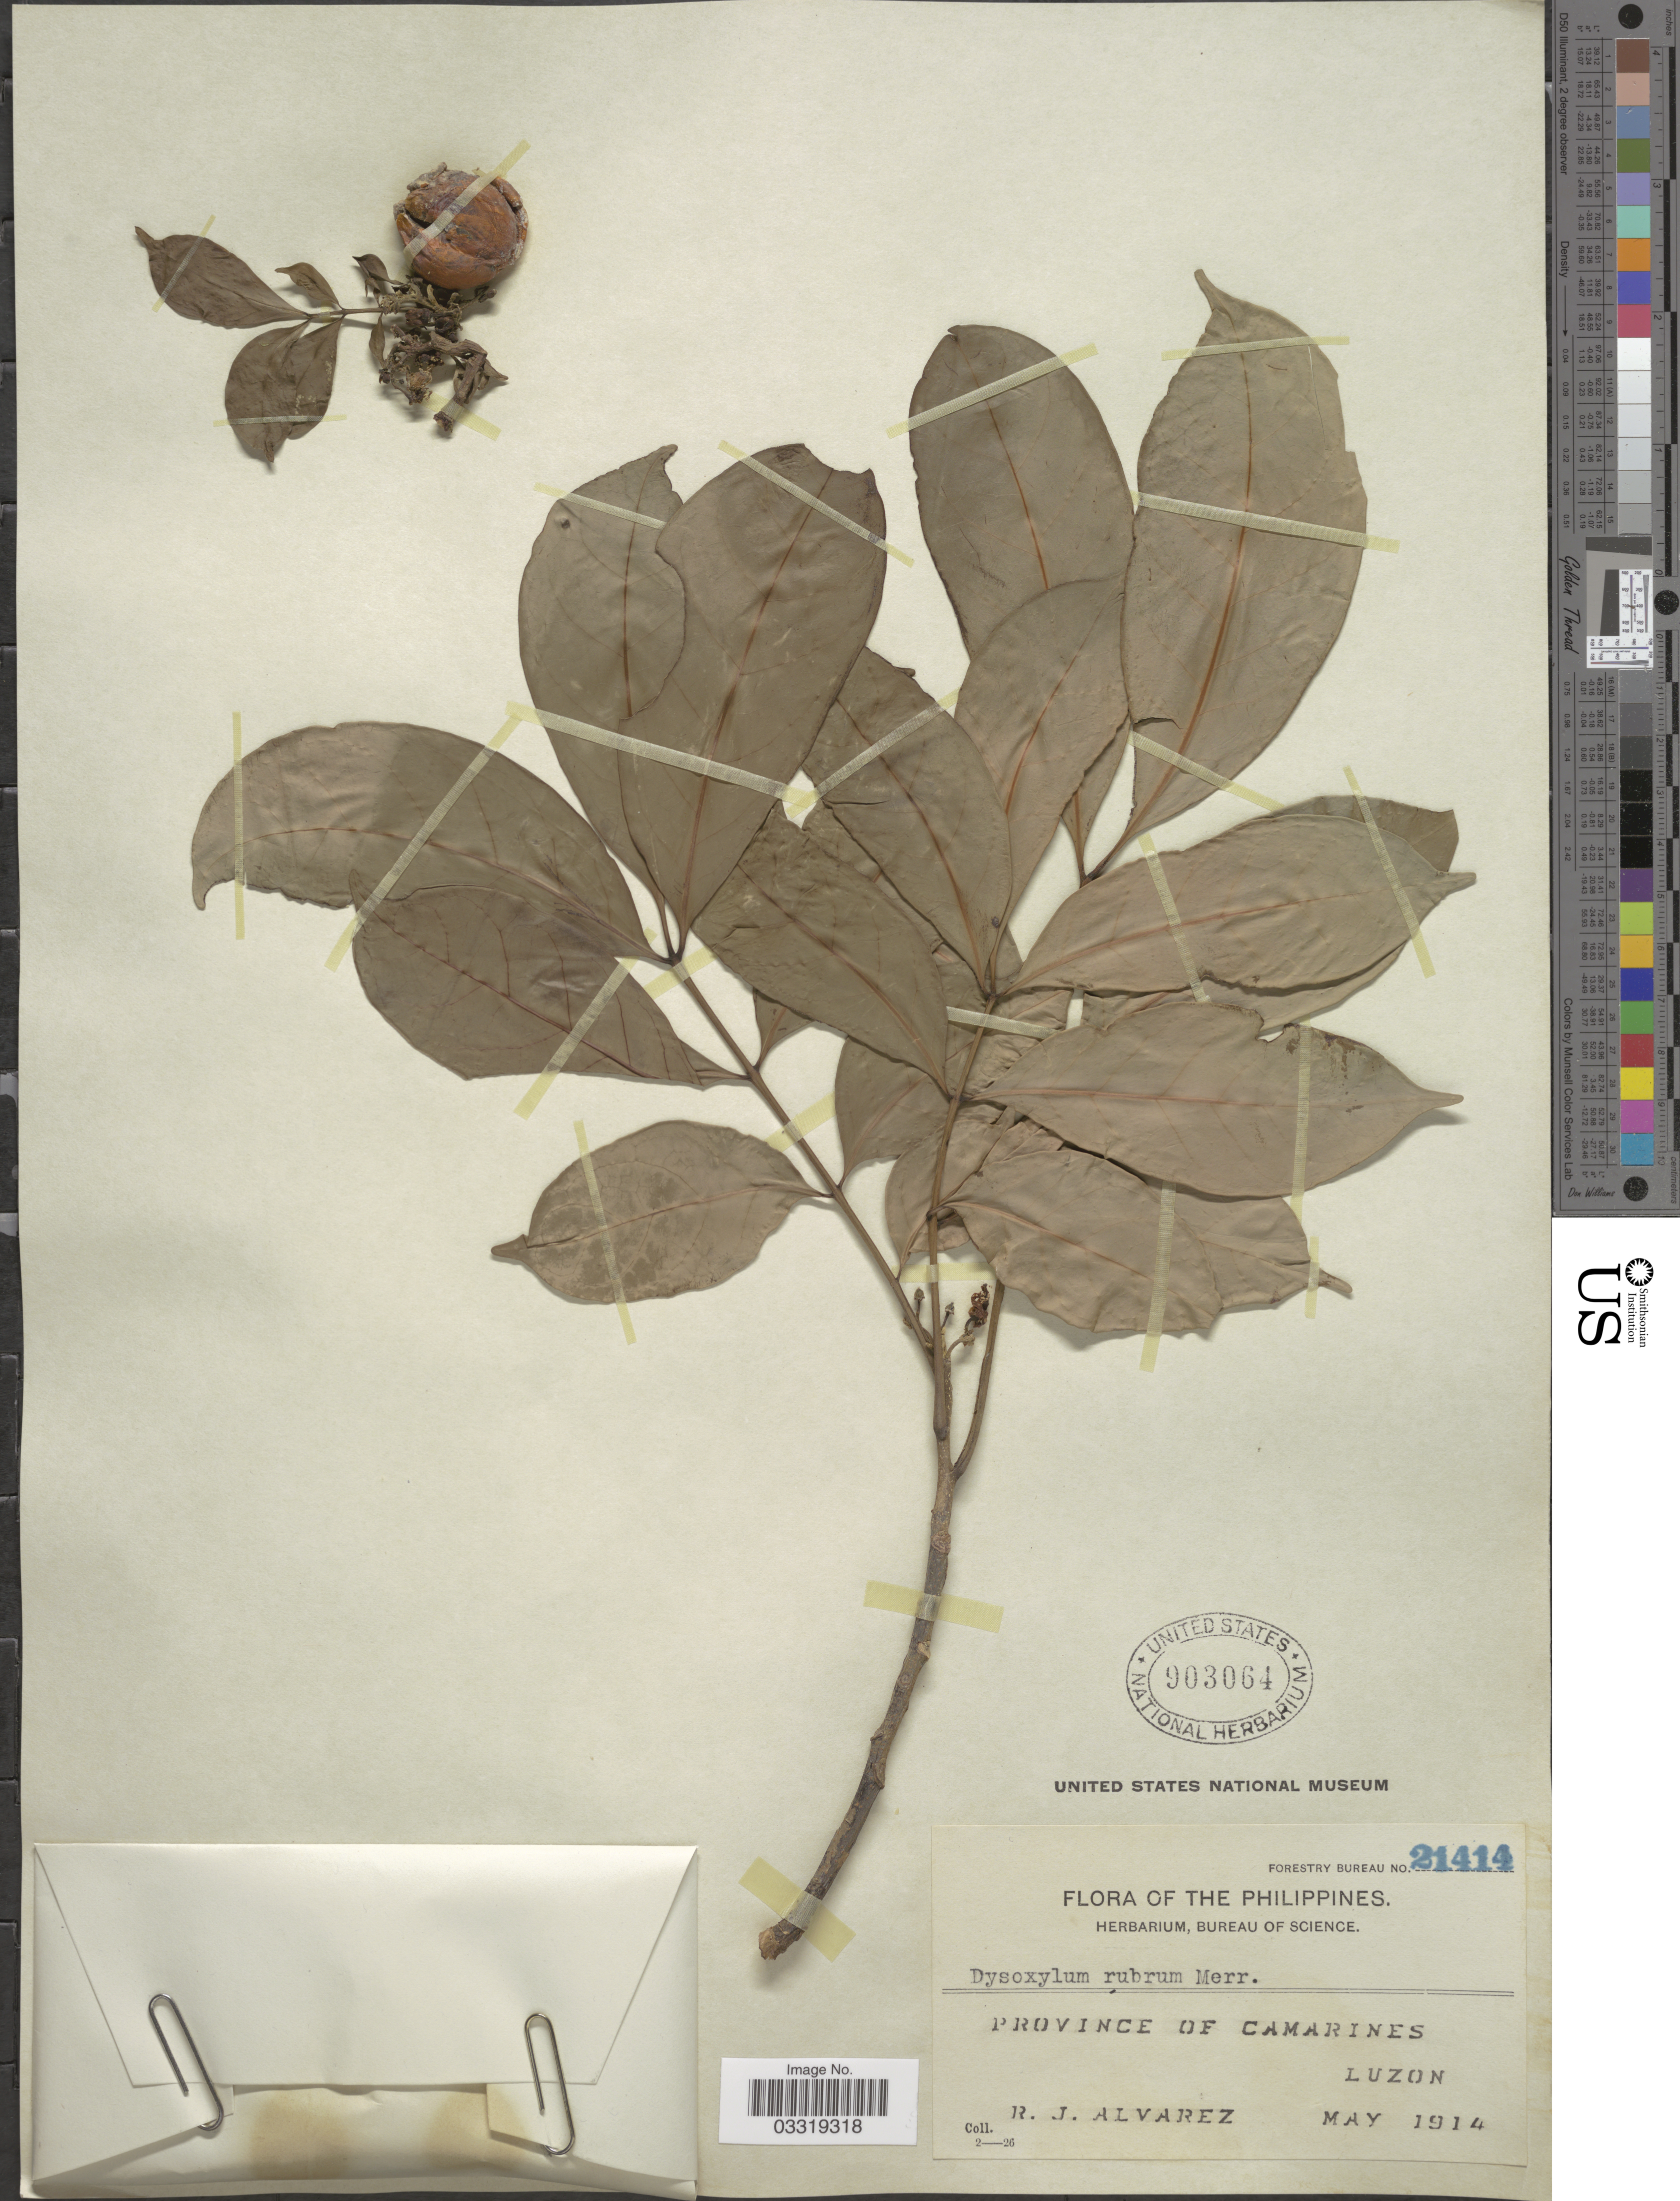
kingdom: Plantae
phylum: Tracheophyta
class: Magnoliopsida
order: Sapindales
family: Meliaceae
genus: Goniocheton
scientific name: Goniocheton arborescens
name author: Blume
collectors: R. Alvarez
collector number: Forestry Bureau 21414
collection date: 1914-05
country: Philippines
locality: Province of Camarines, Luzon.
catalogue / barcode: US 903064